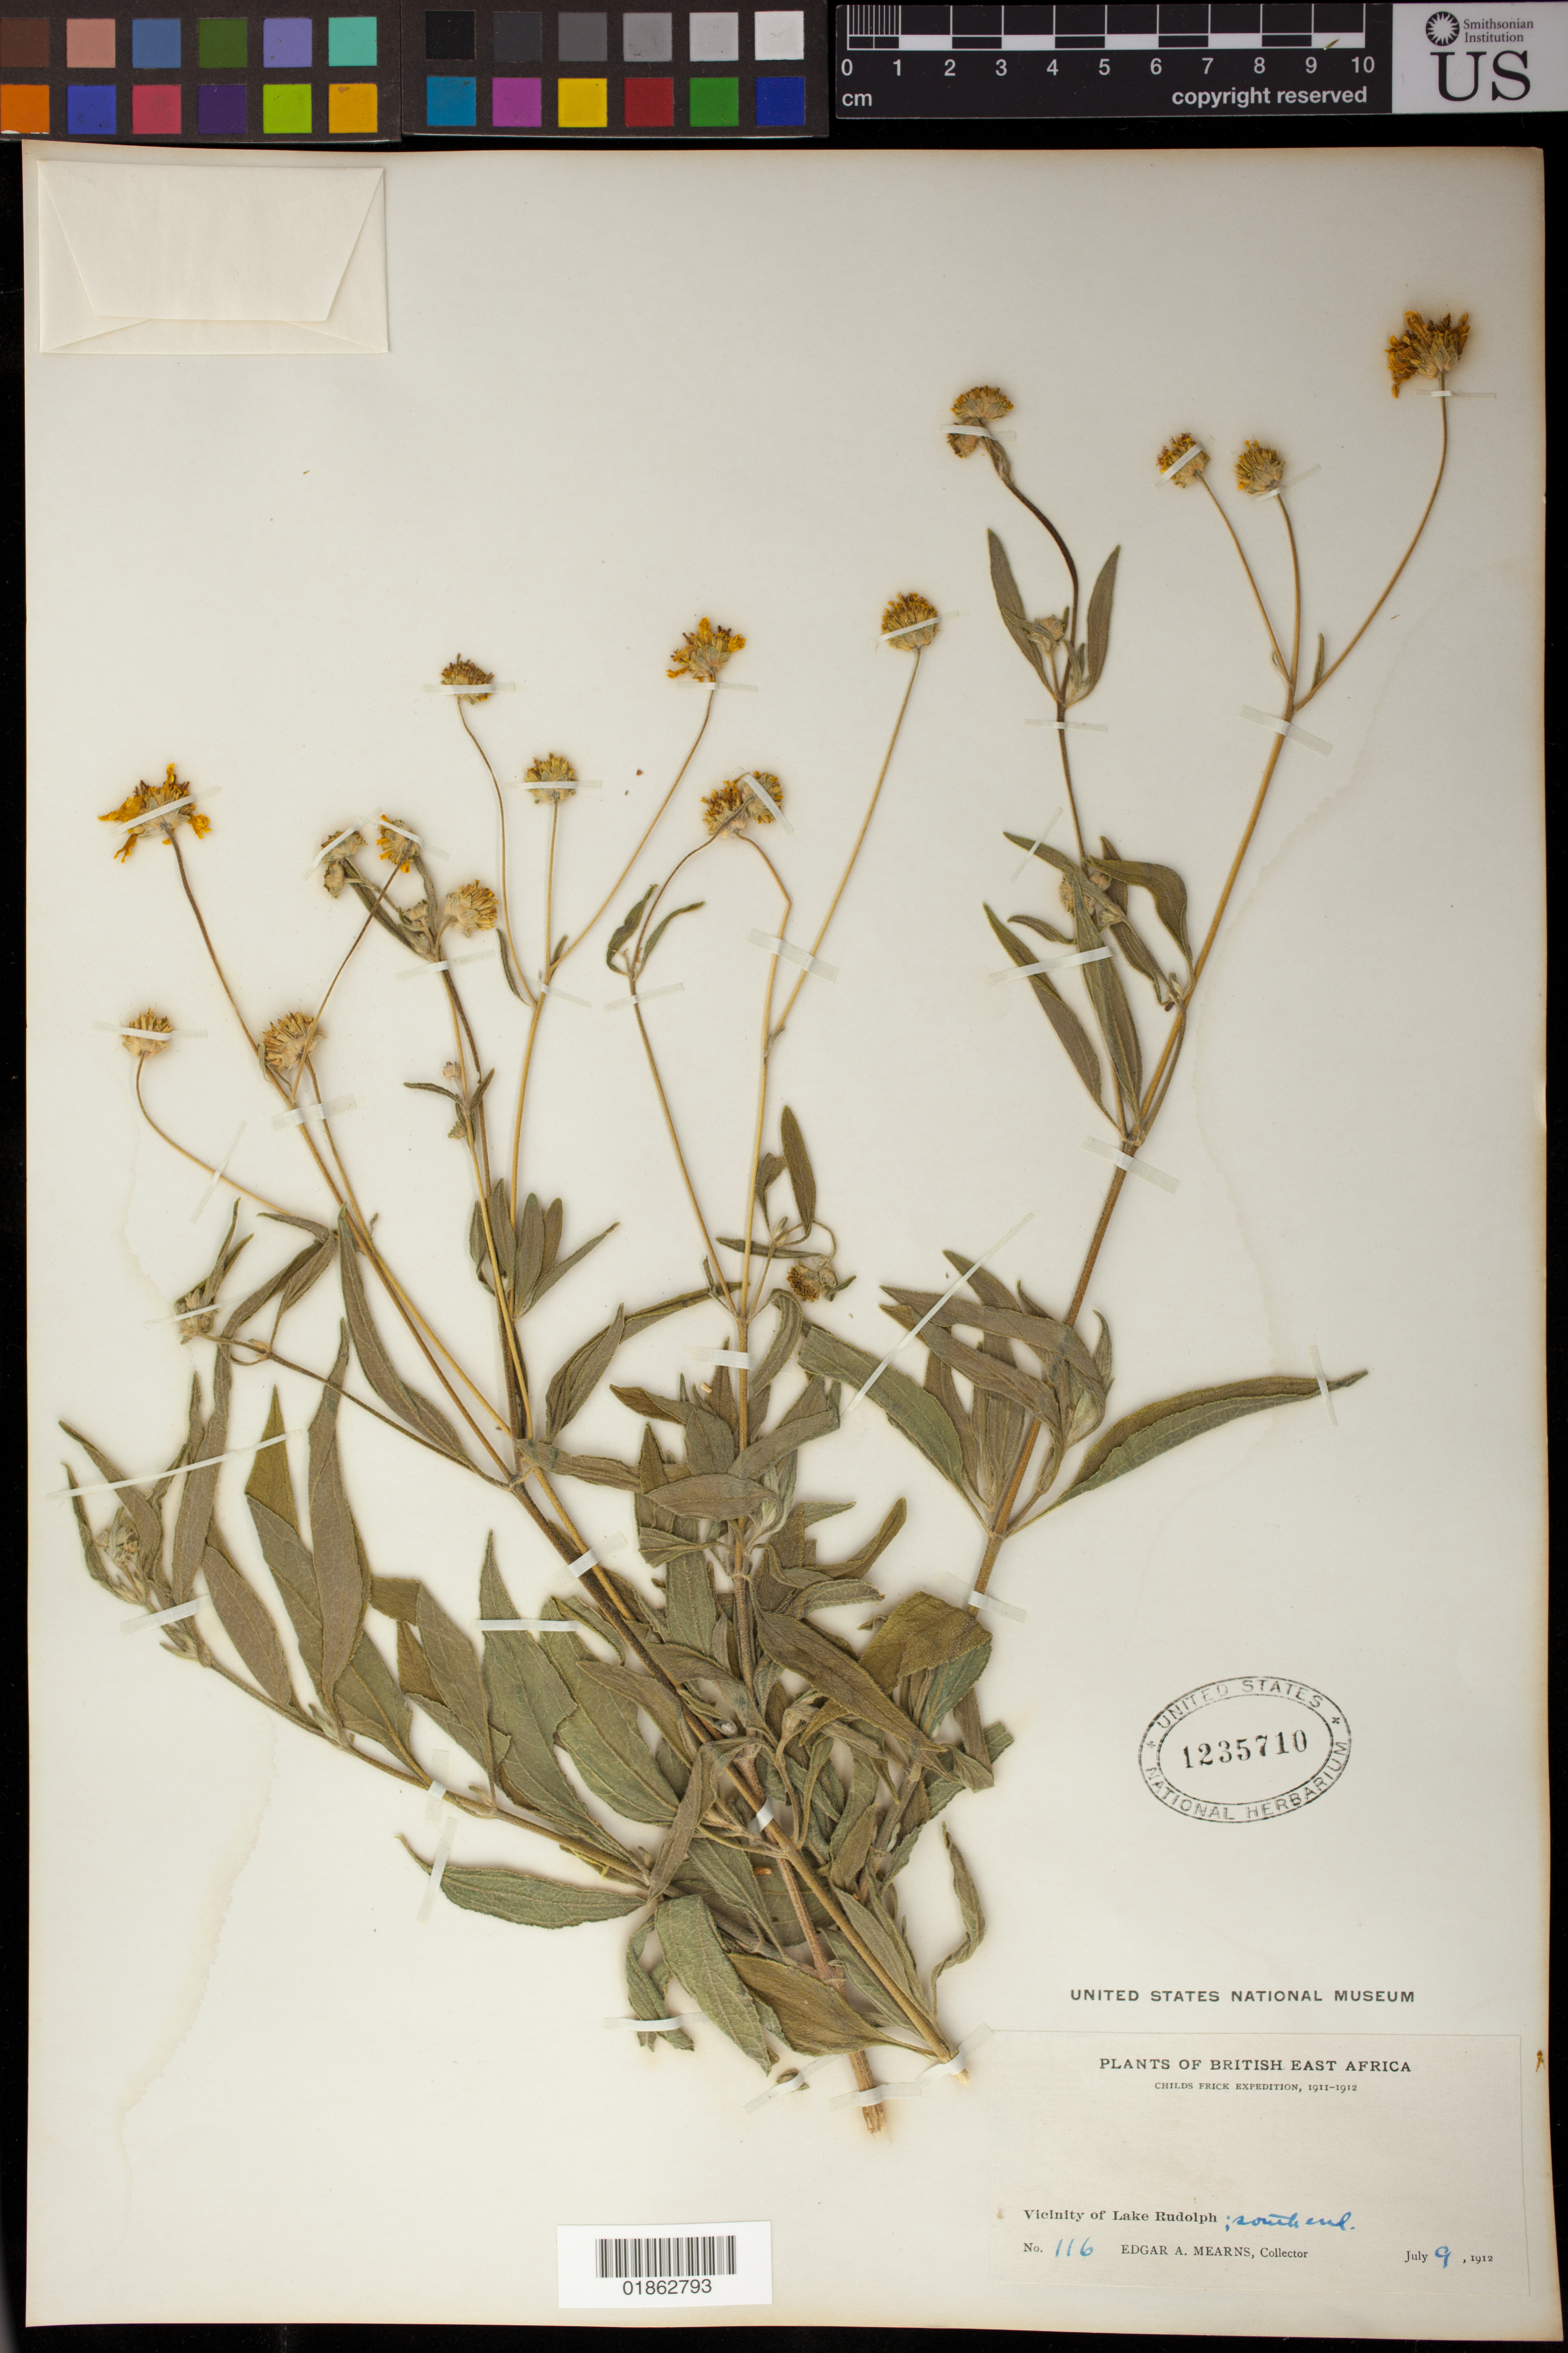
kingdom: Plantae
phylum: Tracheophyta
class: Magnoliopsida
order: Asterales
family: Asteraceae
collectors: E. A. Mearns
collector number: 116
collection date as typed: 09 Jul 1912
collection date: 1912-07-09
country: Kenya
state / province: Samburu / Turkana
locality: Vicinity of Lake Rudolf (now called Lake Turkana); south end. Rift Valley.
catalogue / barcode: US 1235710